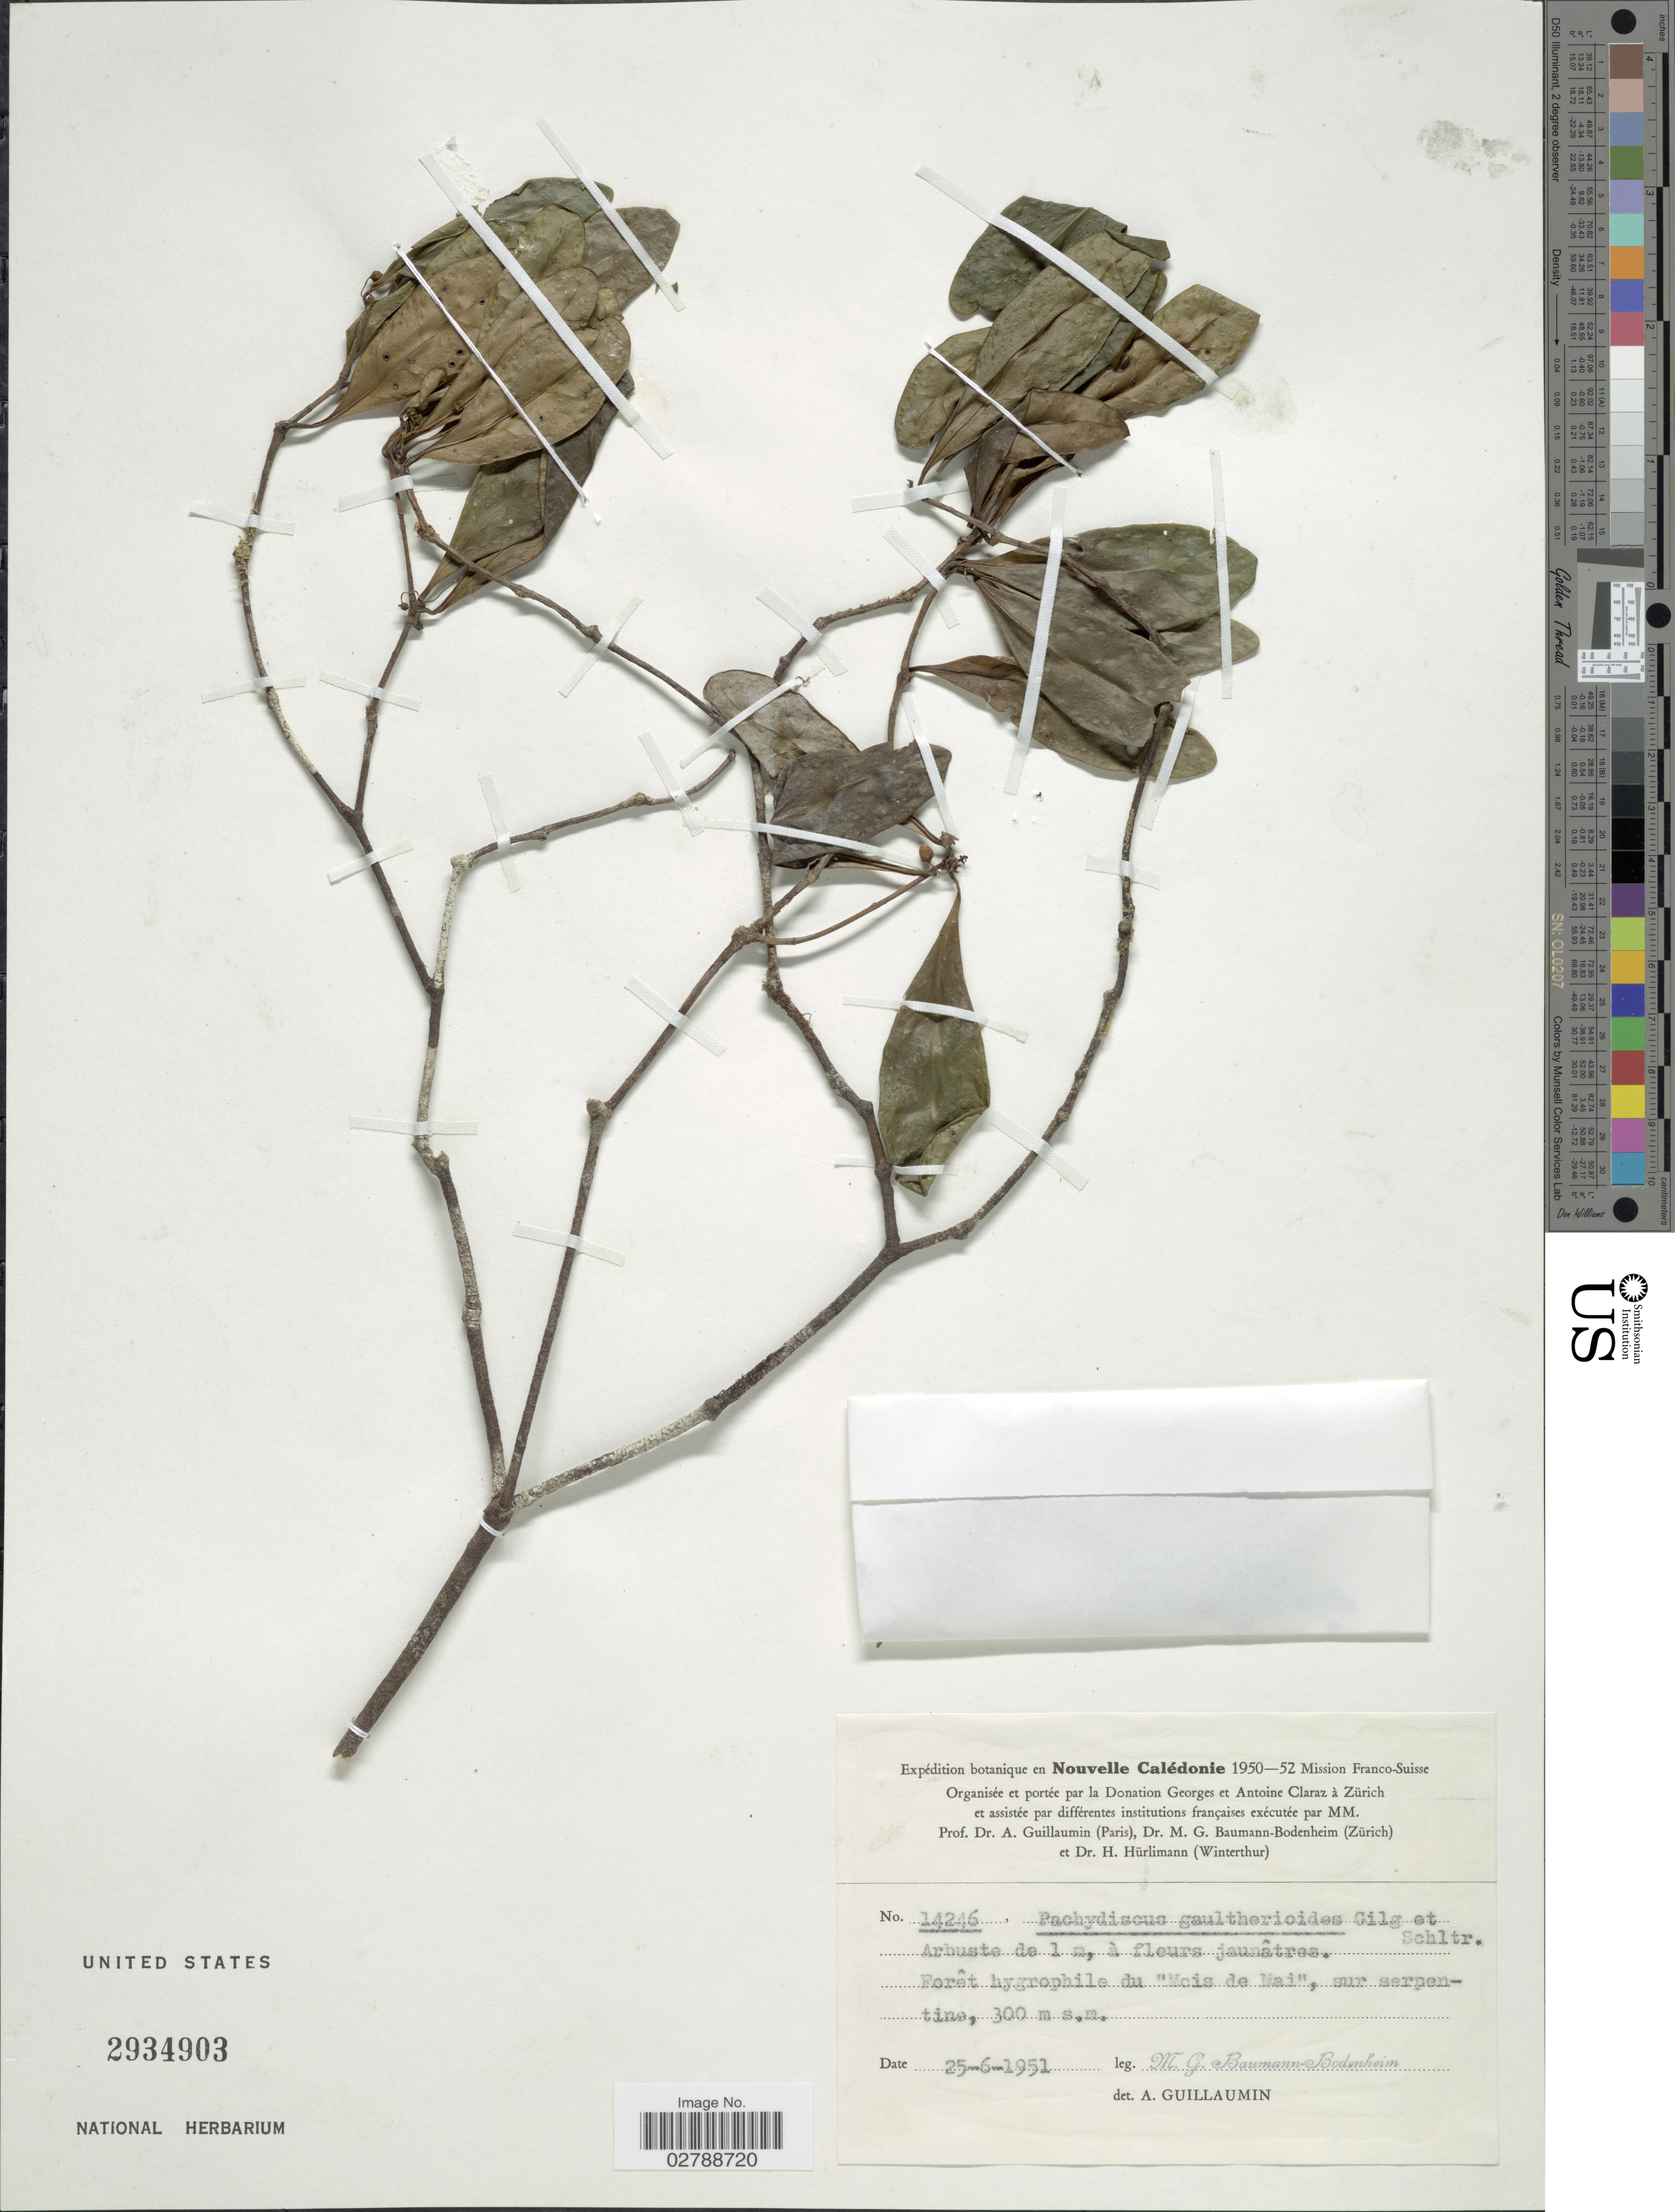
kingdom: Plantae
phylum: Tracheophyta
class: Magnoliopsida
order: Asterales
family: Alseuosmiaceae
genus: Pachydiscus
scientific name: Pachydiscus gaultherioides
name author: Gilg & Schltr.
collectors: M. G. Baumann-Bodenheim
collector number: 14246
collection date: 1951-06-25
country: New Caledonia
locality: Forêt hygrophile du 'Mois de Mai', sur serpentine.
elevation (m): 300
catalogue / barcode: US 2934903